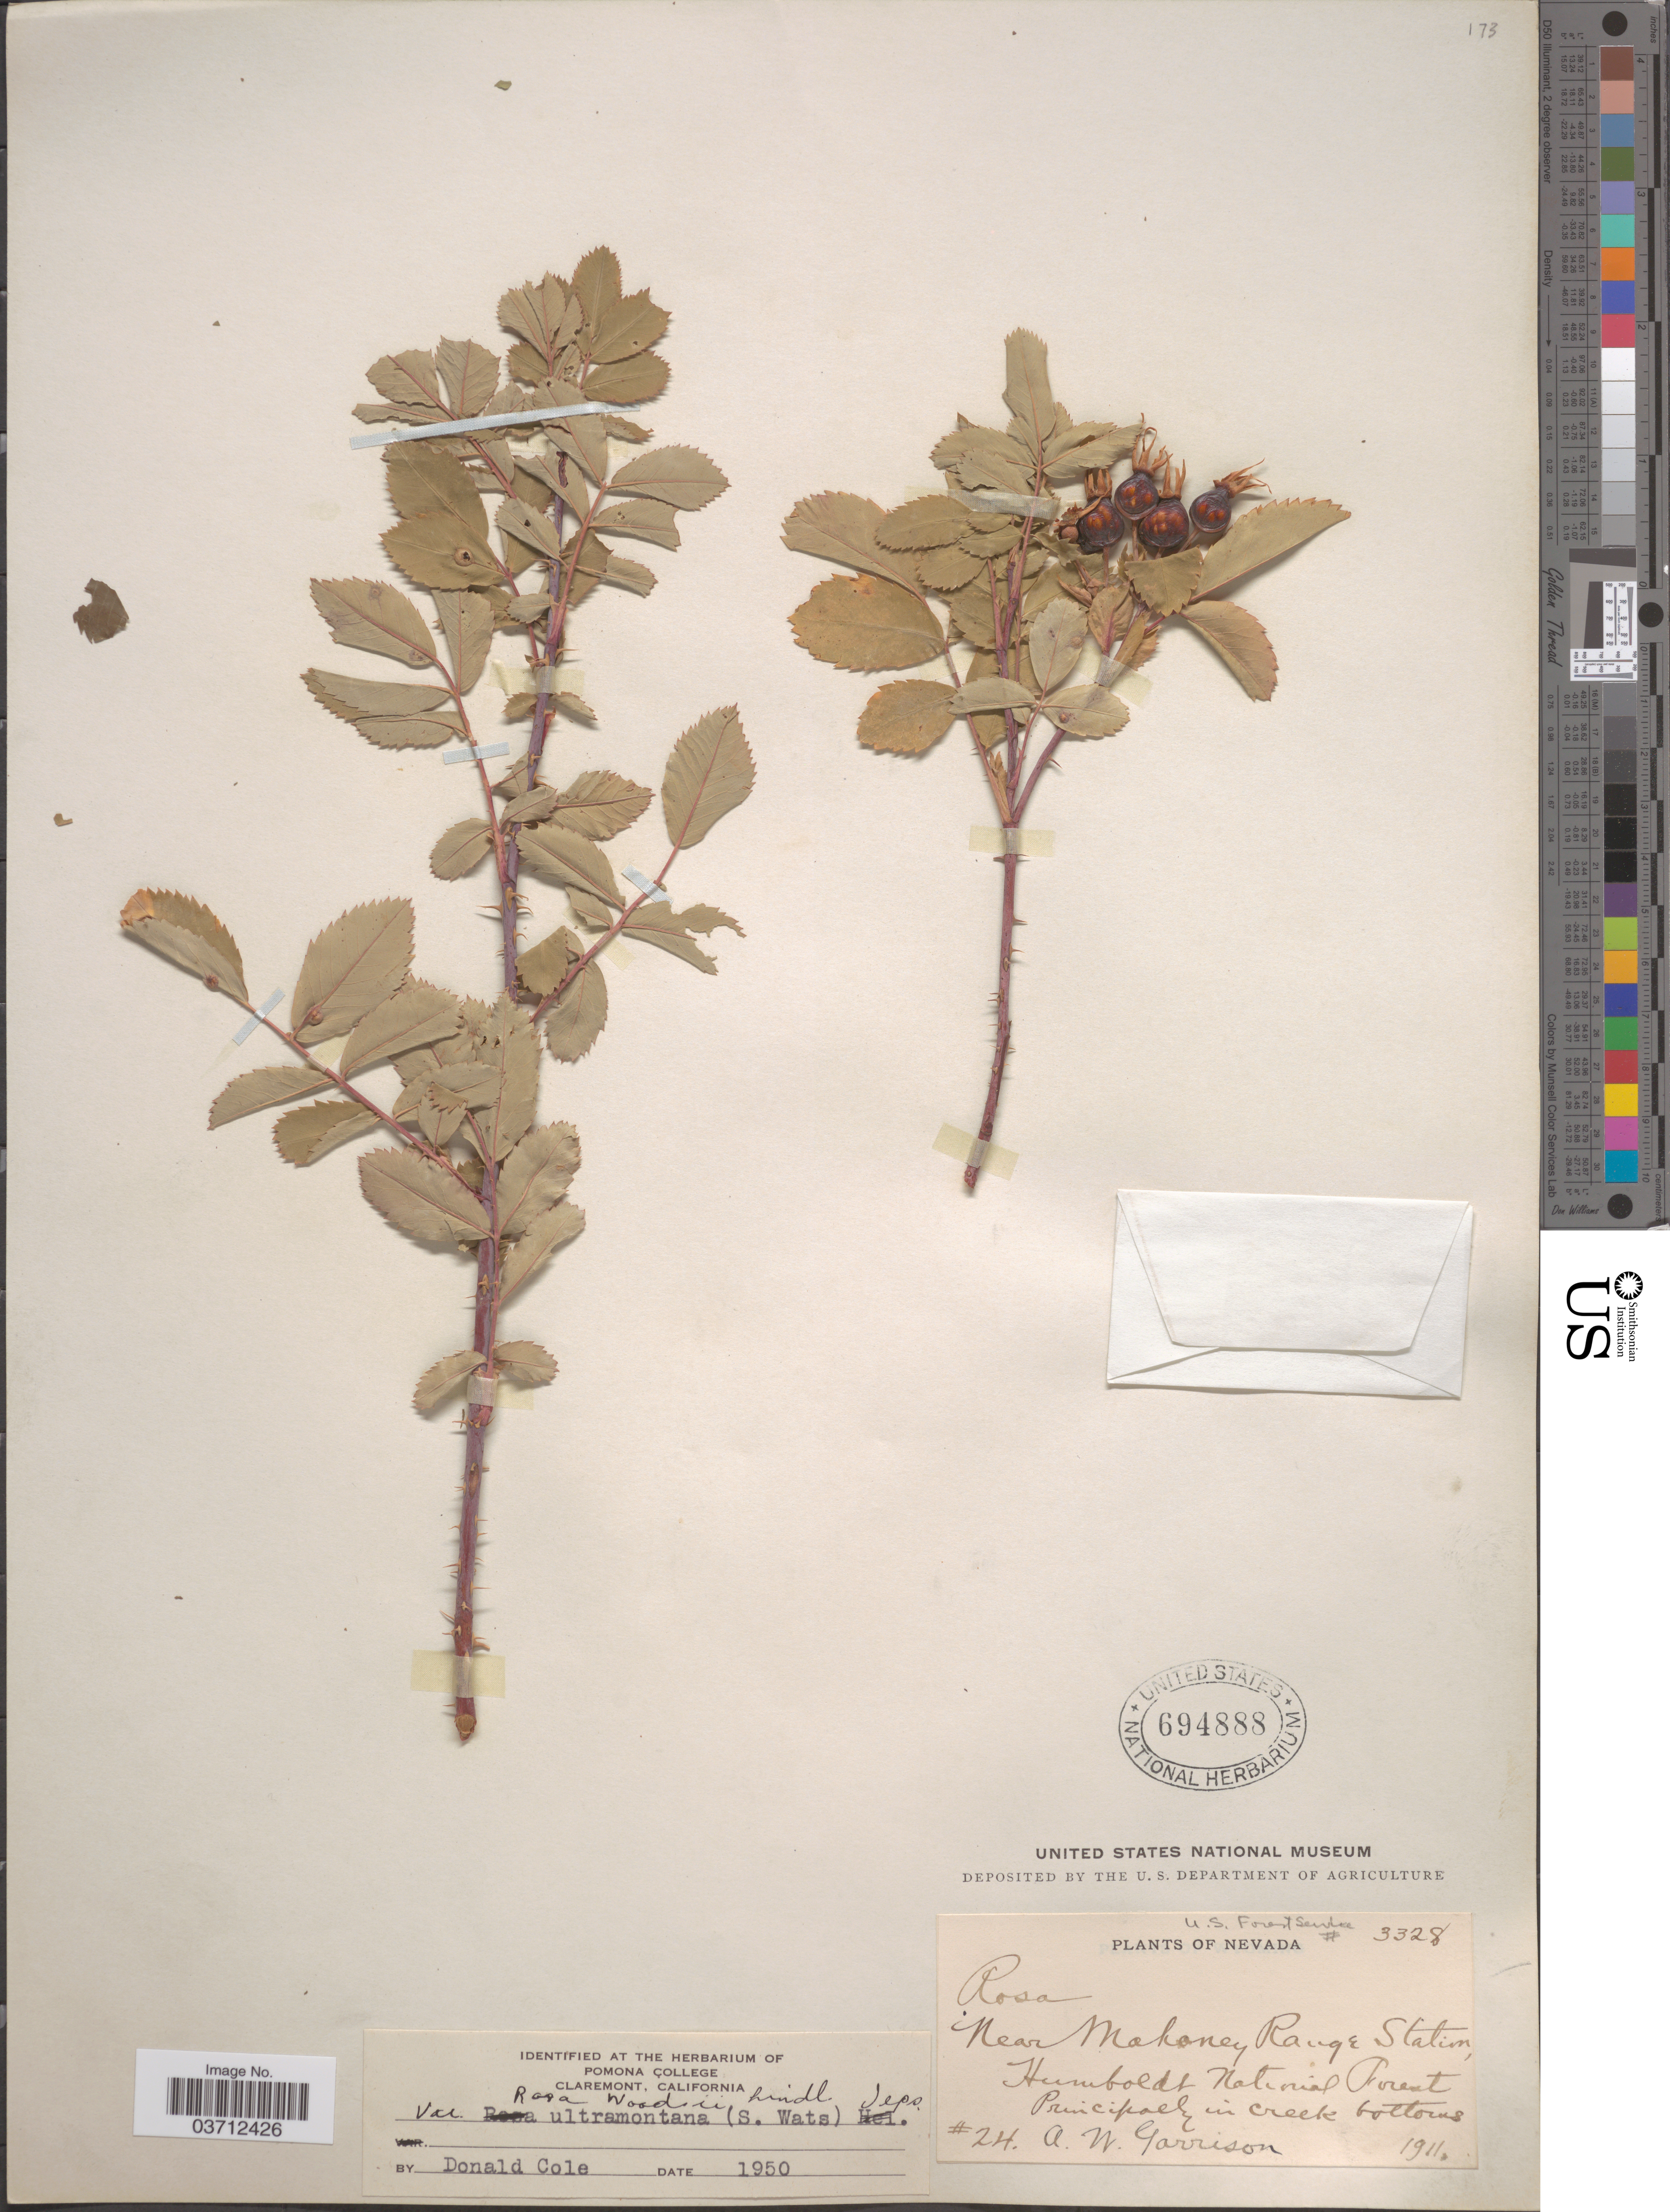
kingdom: Plantae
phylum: Tracheophyta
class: Magnoliopsida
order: Rosales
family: Rosaceae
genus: Rosa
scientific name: Rosa woodsii var. ultramontana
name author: Lindl.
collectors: A. Garrison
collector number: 24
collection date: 1911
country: United States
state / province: Nevada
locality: Near Mahoney Range Station. Humboldt National Forest. Principally in creek bottoms.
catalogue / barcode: US 694888